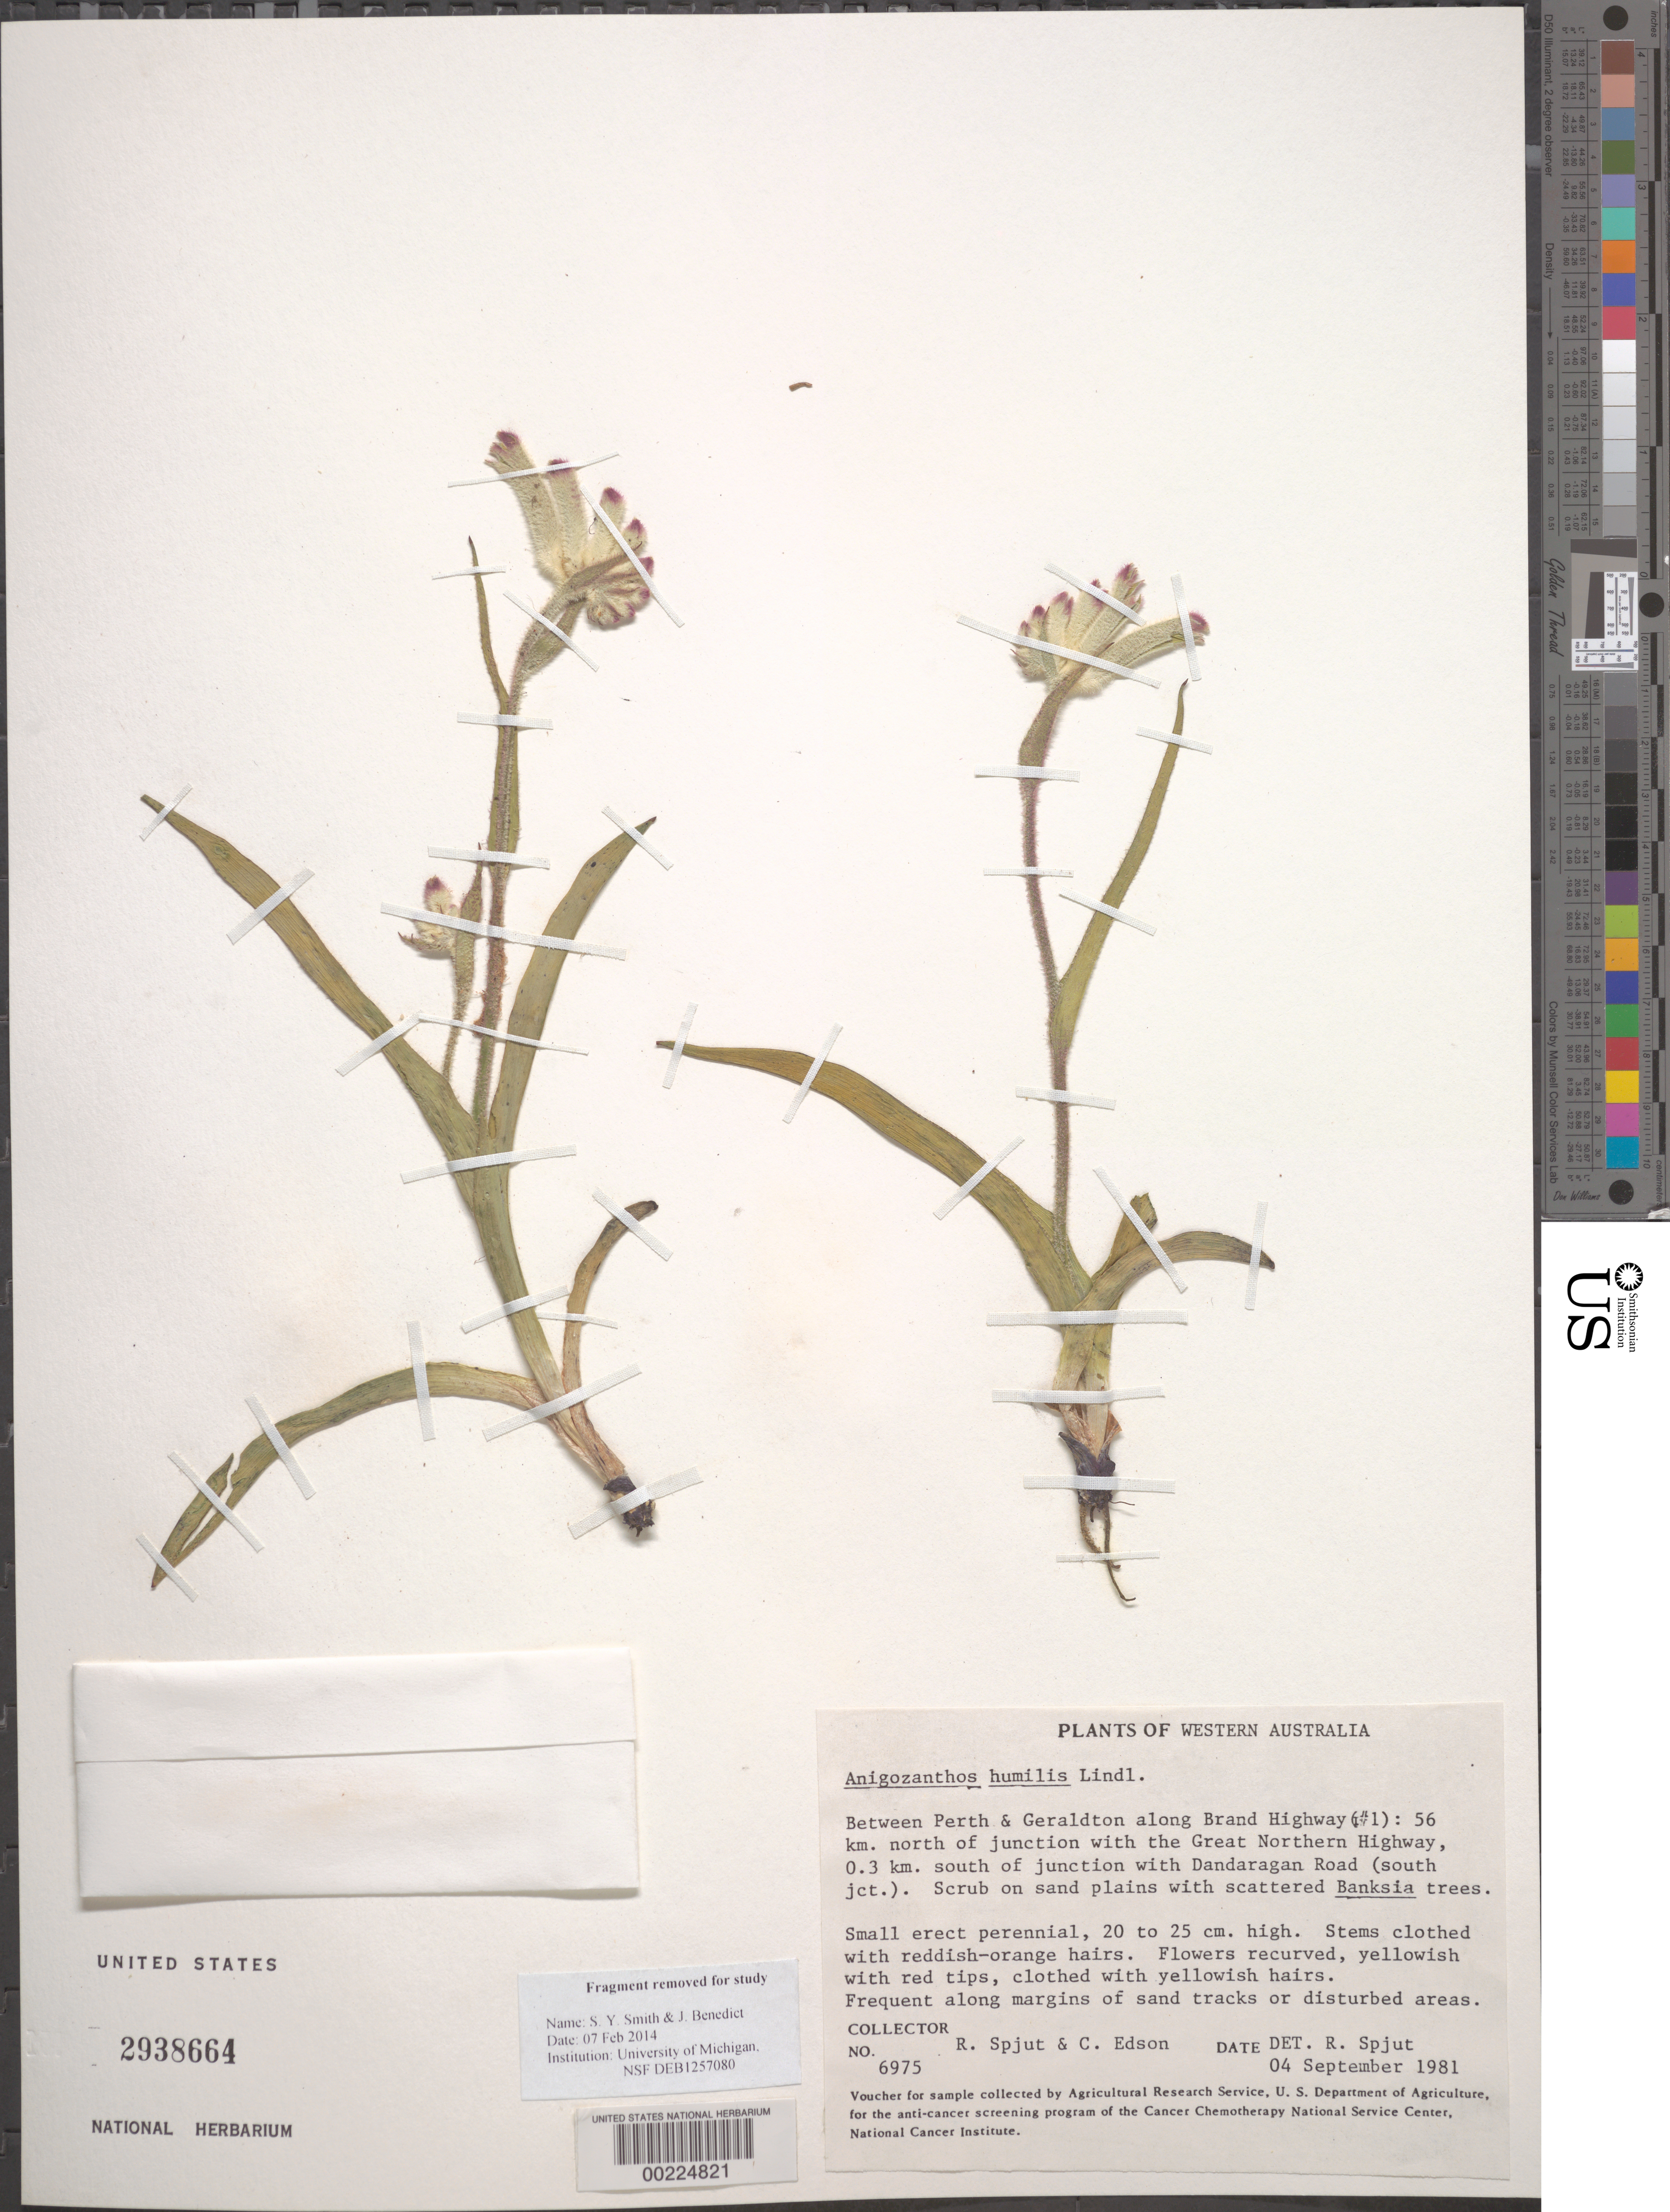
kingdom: Plantae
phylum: Tracheophyta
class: Liliopsida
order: Commelinales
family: Haemodoraceae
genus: Anigozanthos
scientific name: Anigozanthos humilis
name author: Lindl.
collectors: R. Spjut & C. Edson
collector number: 6975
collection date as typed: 04 Sep 1981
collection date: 1981-09-04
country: Australia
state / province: Western Australia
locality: Between perth and geraldtown along brand hwy, 56 km n of junct w/great northern hwy, .3 km s of junct w/dandaragan rd (s junct)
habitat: Scrub on sand plains with scattered trees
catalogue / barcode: US 2938664